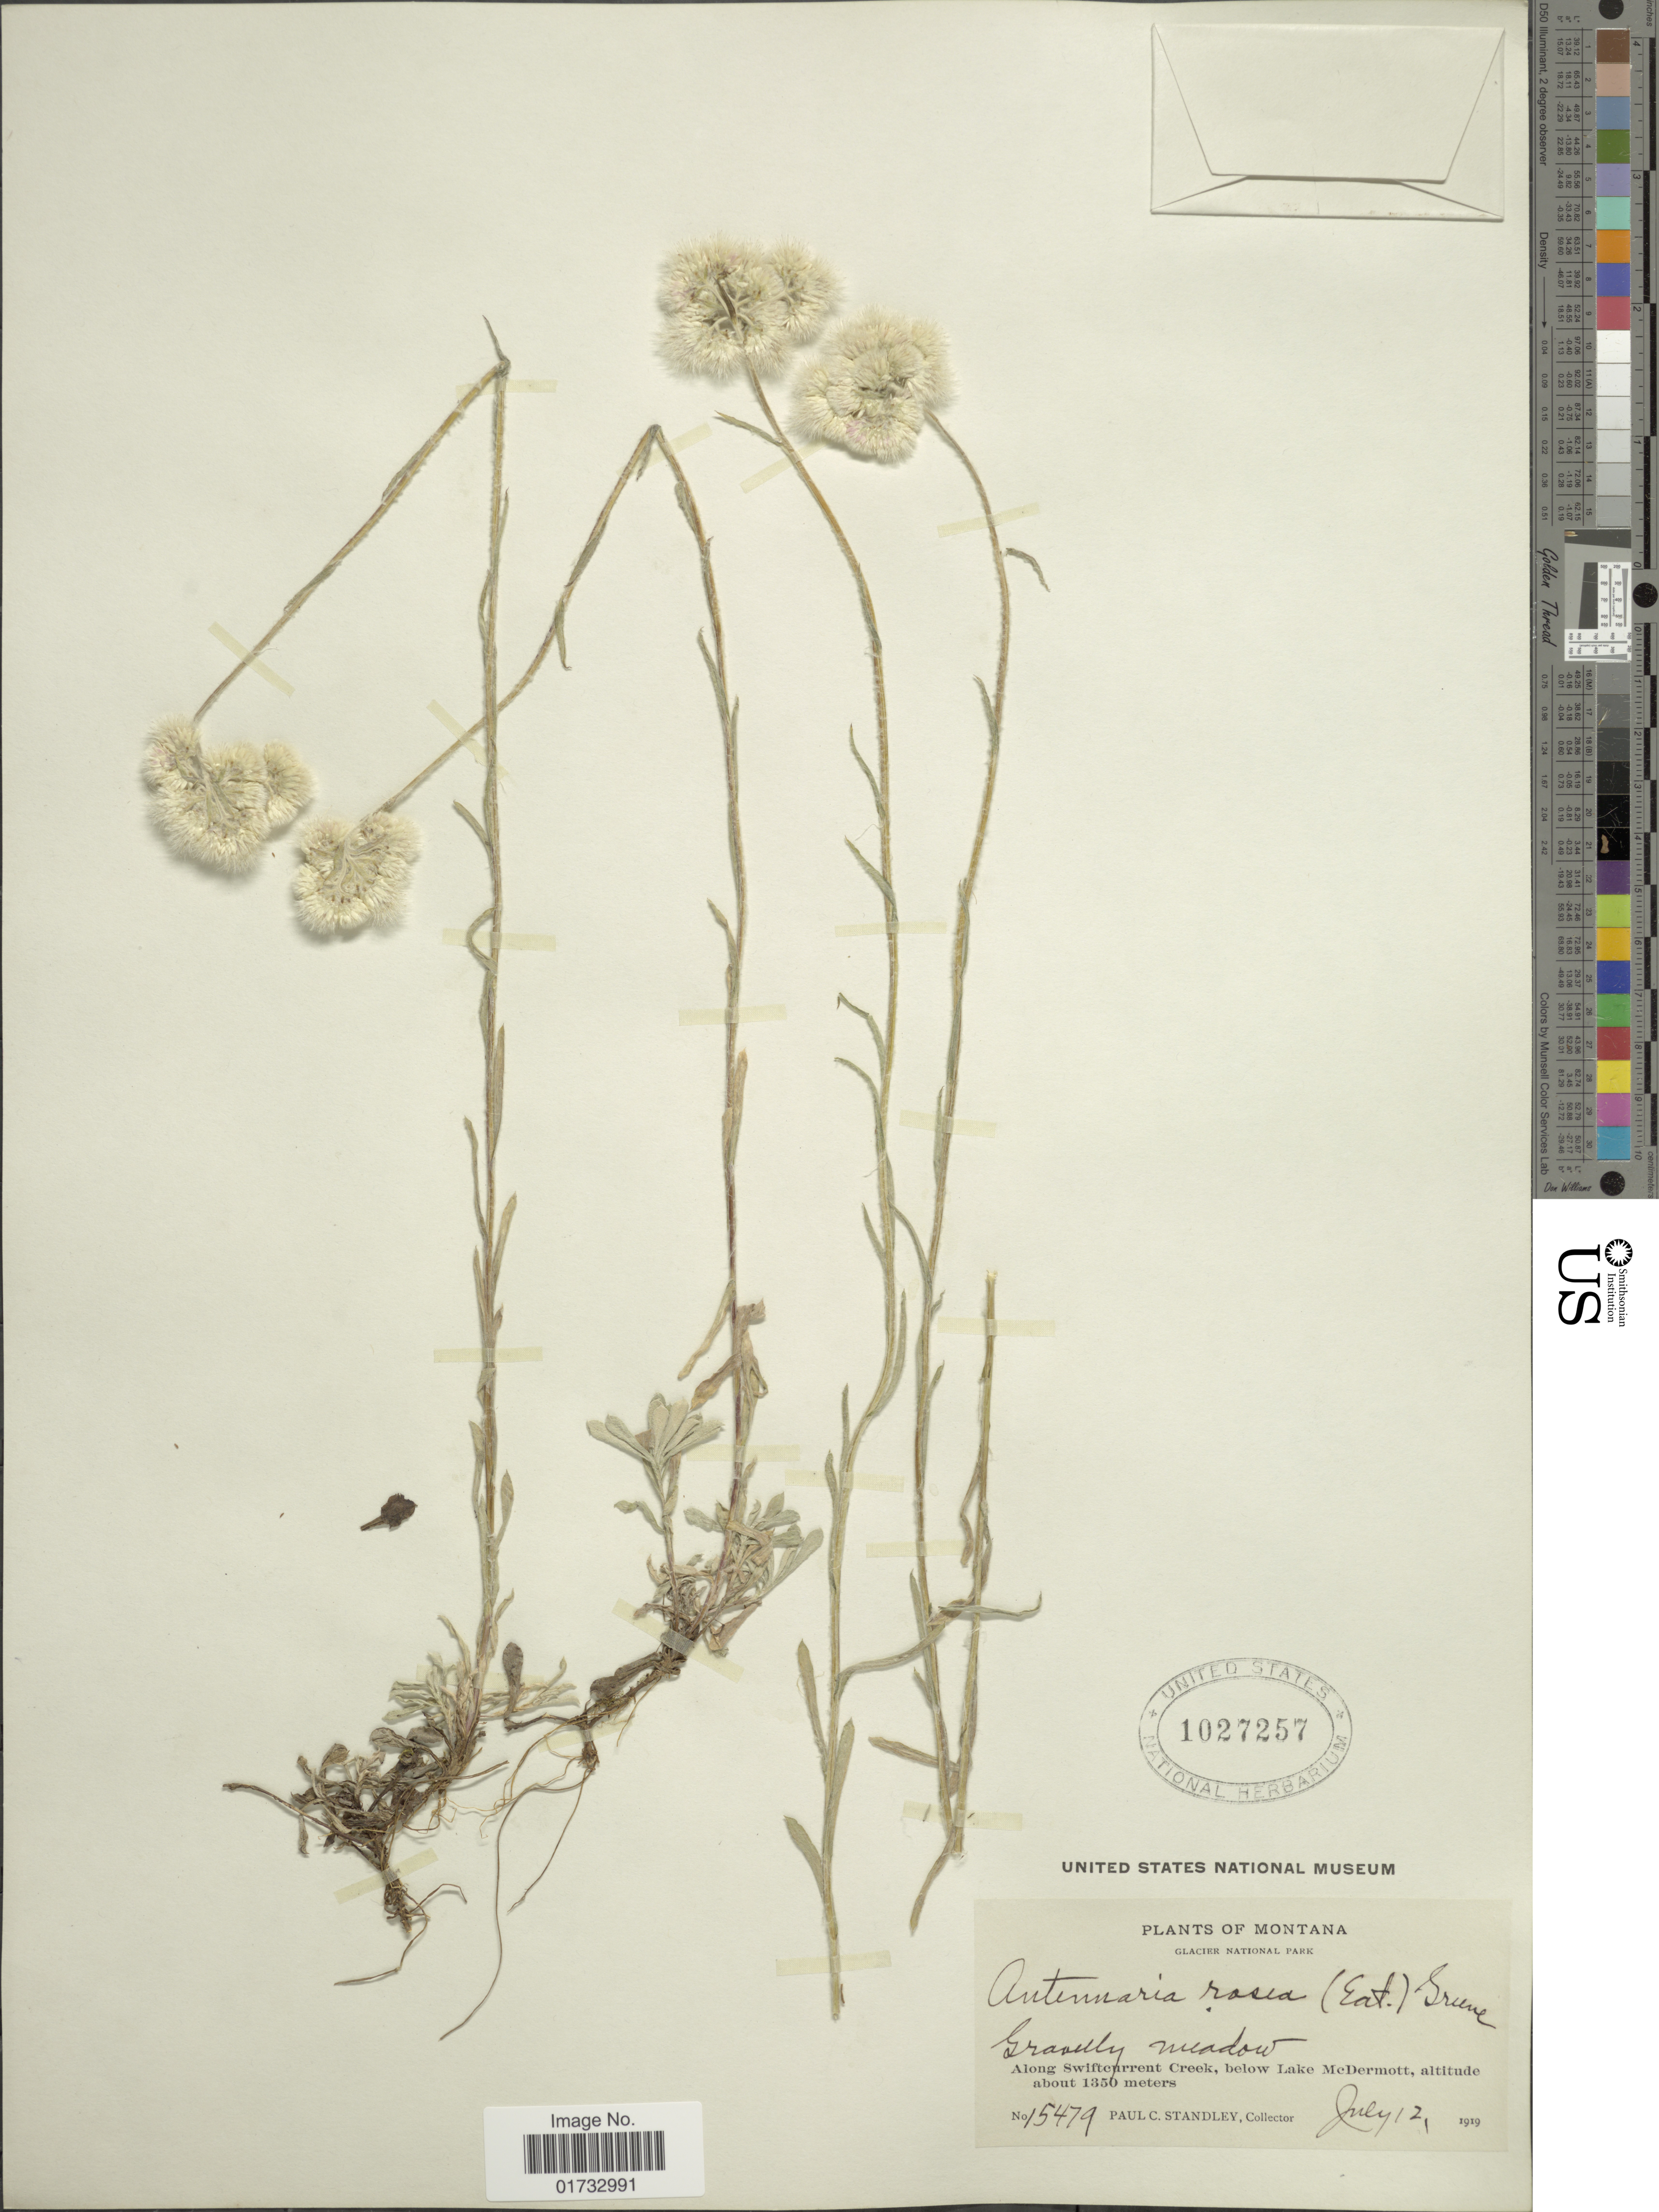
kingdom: Plantae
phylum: Tracheophyta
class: Magnoliopsida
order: Asterales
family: Asteraceae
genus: Antennaria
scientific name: Antennaria rosea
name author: Greene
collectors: P. C. Standley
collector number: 15479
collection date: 1919-07-12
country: United States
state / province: Montana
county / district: Glacier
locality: Glacier National Park, gravelly meadow, along Swiftcurrent Creek, below Lake McDermott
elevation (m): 1350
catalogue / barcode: US 1027257